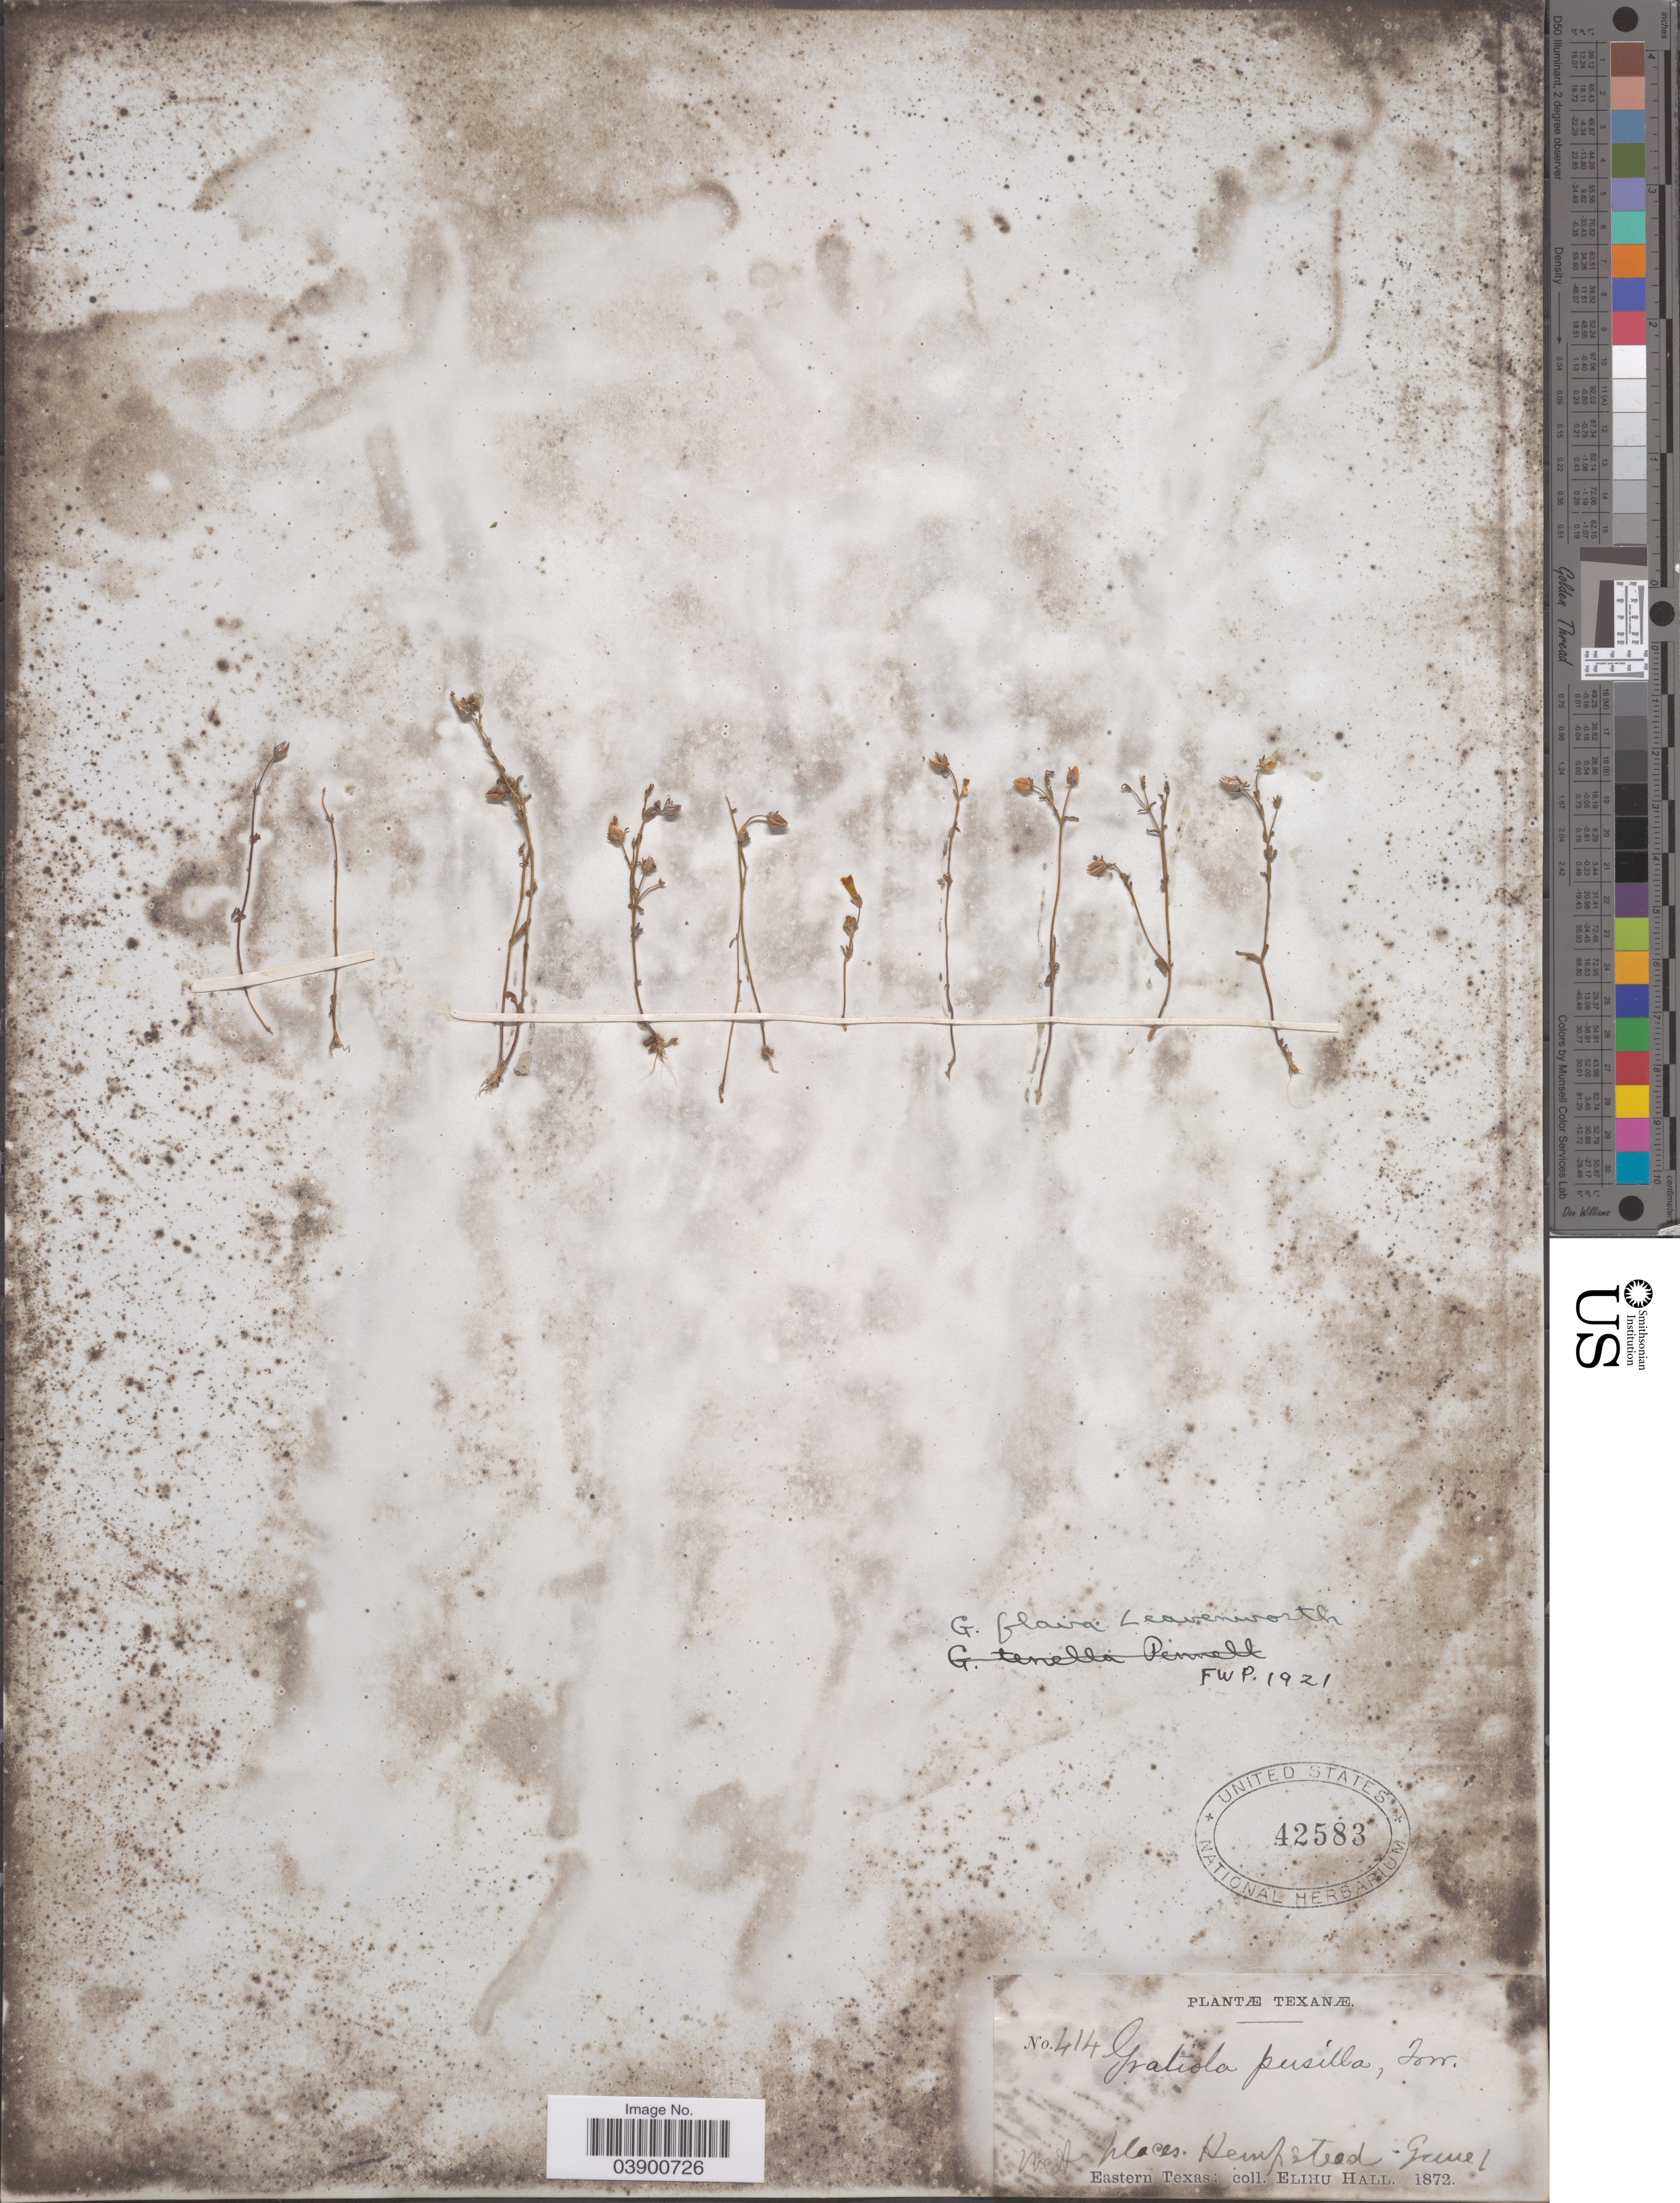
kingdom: Plantae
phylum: Tracheophyta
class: Magnoliopsida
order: Lamiales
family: Plantaginaceae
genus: Gratiola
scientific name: Gratiola flava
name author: Leavenw. ex Pennell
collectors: E. Hall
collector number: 414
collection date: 1872-06-01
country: United States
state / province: Texas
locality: Hempstead. Eastern Texas.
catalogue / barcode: US 42583